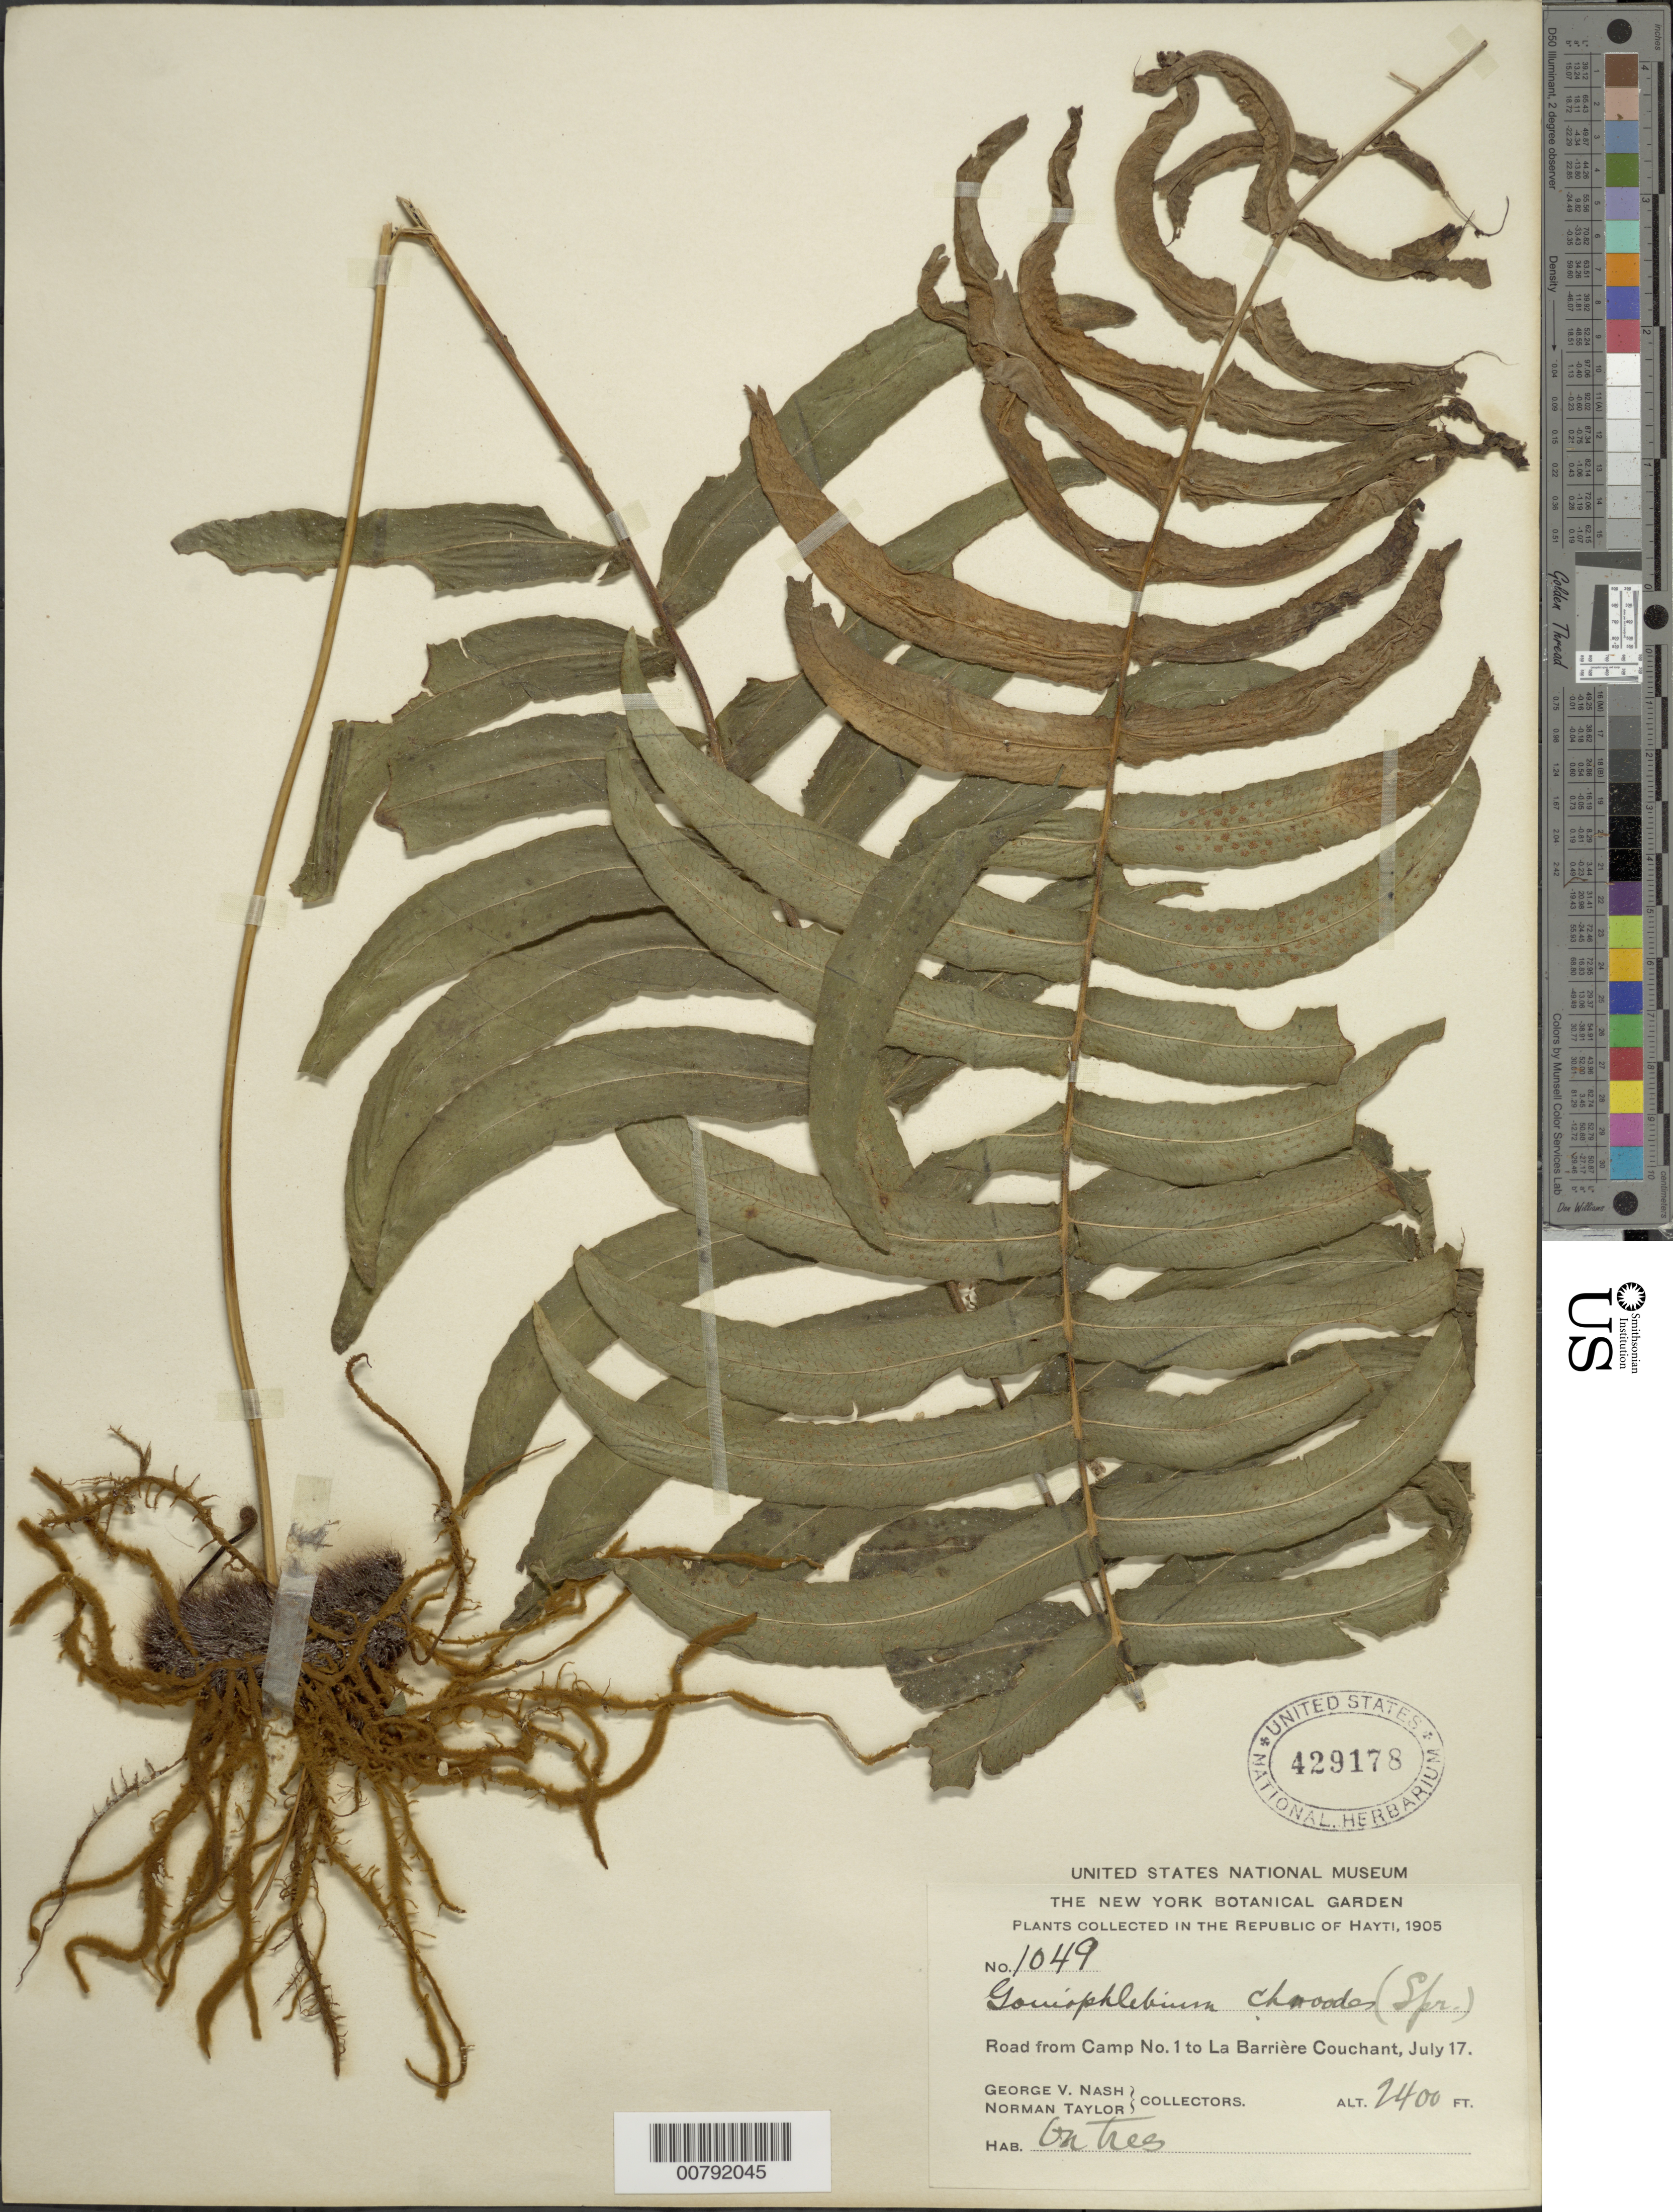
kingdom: Plantae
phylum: Tracheophyta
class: Polypodiopsida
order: Polypodiales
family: Polypodiaceae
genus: Serpocaulon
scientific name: Serpocaulon dissimile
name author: (L.) A.R. Sm.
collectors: G. V. Nash & N. Taylor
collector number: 1049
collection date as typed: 17 Jul 1905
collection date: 1905-07-17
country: Haiti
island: Hispaniola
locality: Camp No. 1 to La Barrière Couchant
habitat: On trees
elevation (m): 732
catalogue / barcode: US 429178